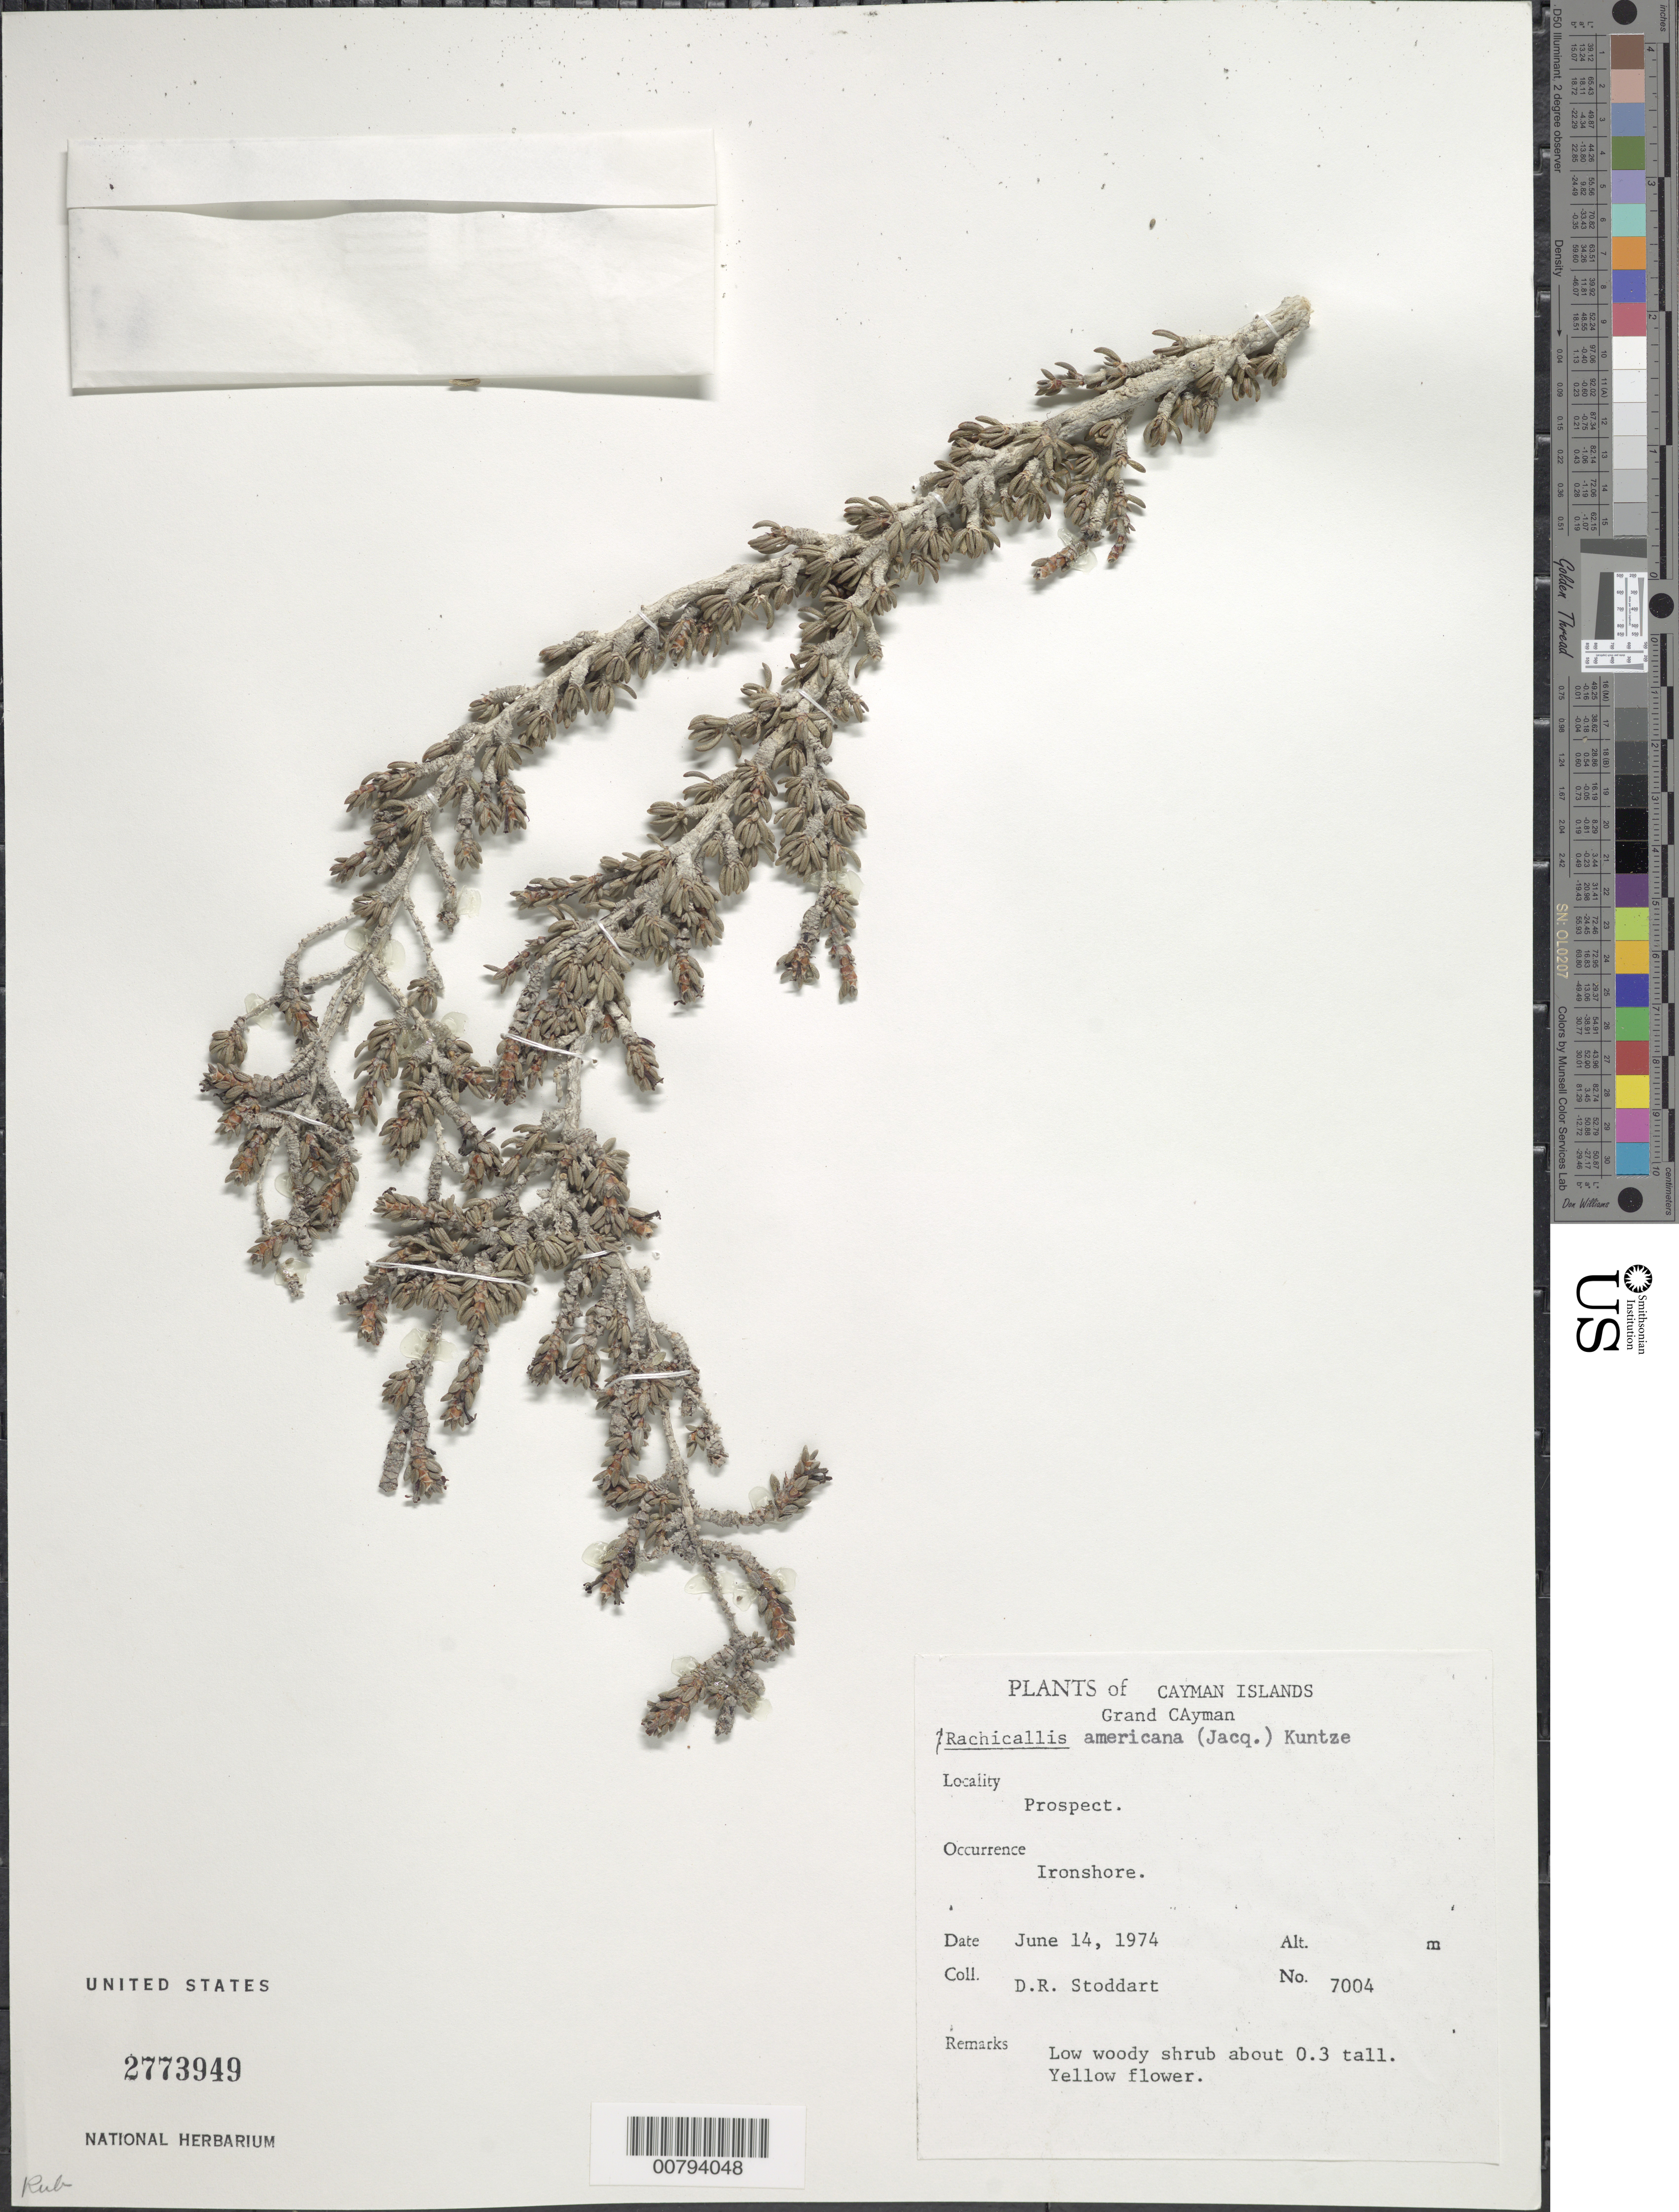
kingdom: Plantae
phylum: Tracheophyta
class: Magnoliopsida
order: Gentianales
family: Rubiaceae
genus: Rachicallis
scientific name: Rachicallis americana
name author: (Jacq.) Hitchc.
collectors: D. R. Stoddart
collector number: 7004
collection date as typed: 14 Jun 1974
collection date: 1974-06-14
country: Cayman Islands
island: Grand Cayman Island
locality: Prospect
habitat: Ironshore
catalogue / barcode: US 2773949